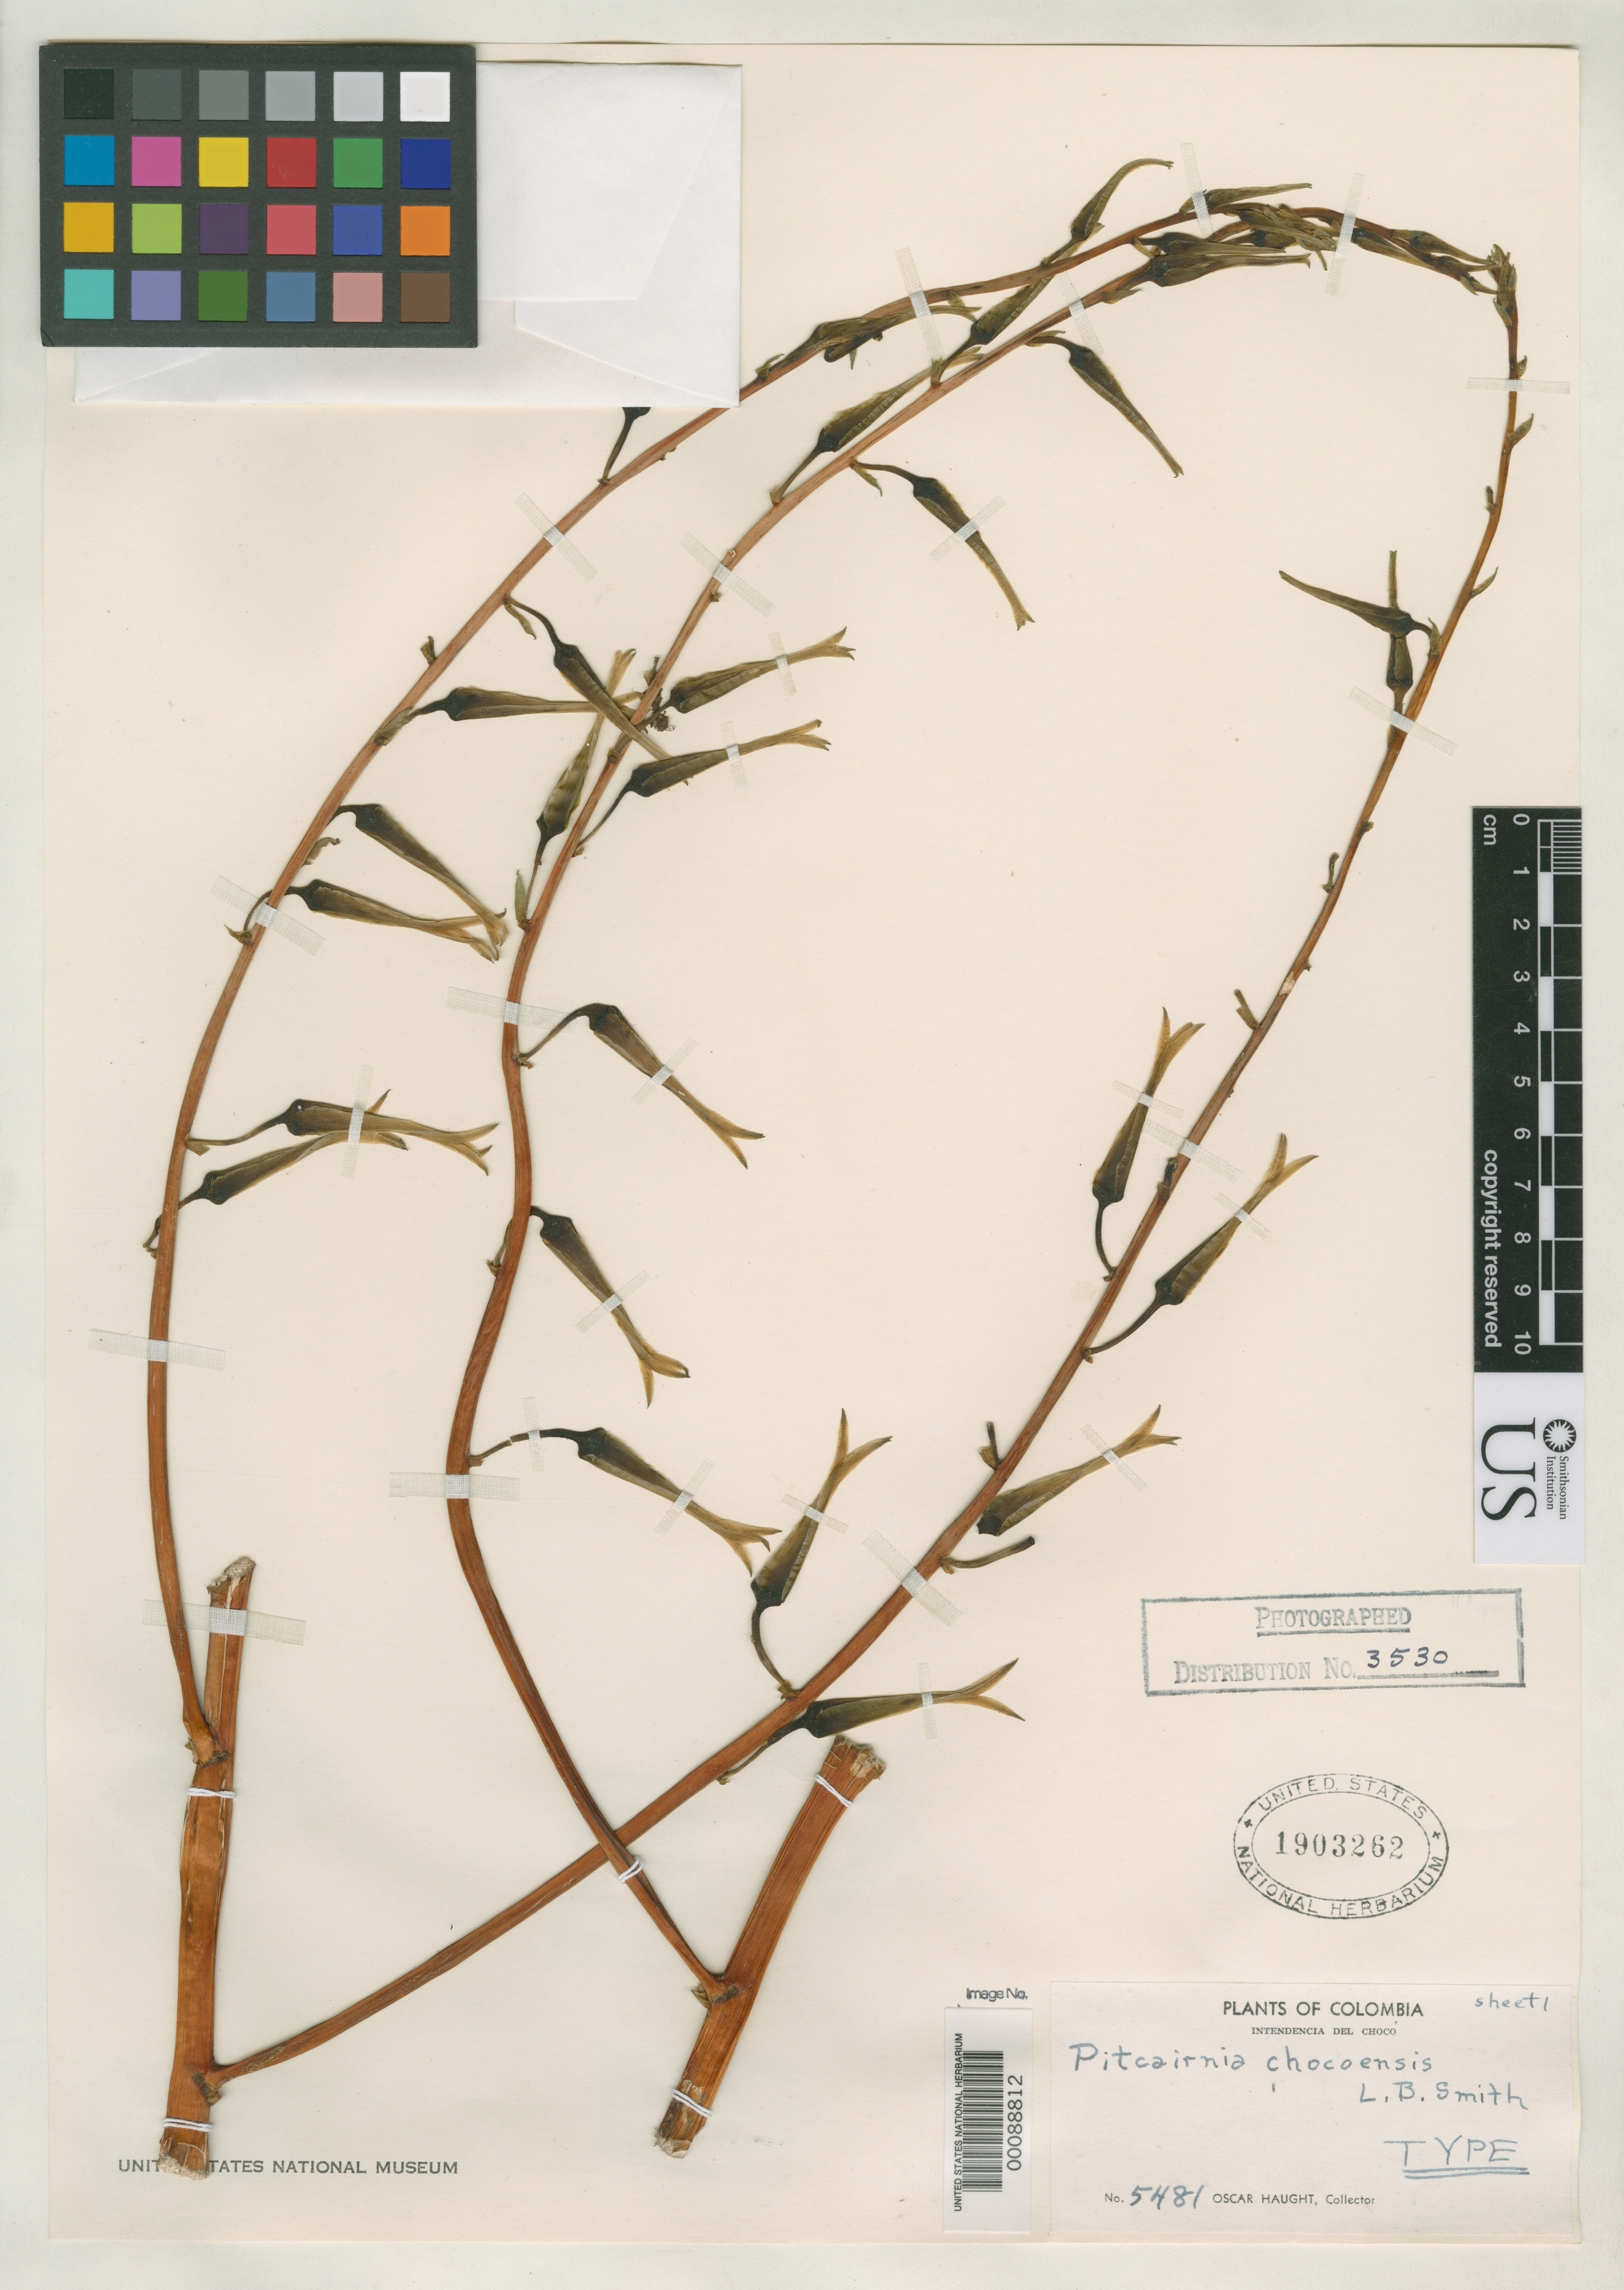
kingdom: Plantae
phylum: Tracheophyta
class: Liliopsida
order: Poales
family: Bromeliaceae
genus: Pitcairnia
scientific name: Pitcairnia chocoensis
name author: L.B. Sm.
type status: Holotype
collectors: O. L. Haught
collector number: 5481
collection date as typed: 25 Jan 1947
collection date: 1947-01-25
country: Colombia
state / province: Chocó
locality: Rio Nuqui.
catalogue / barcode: US 1903262